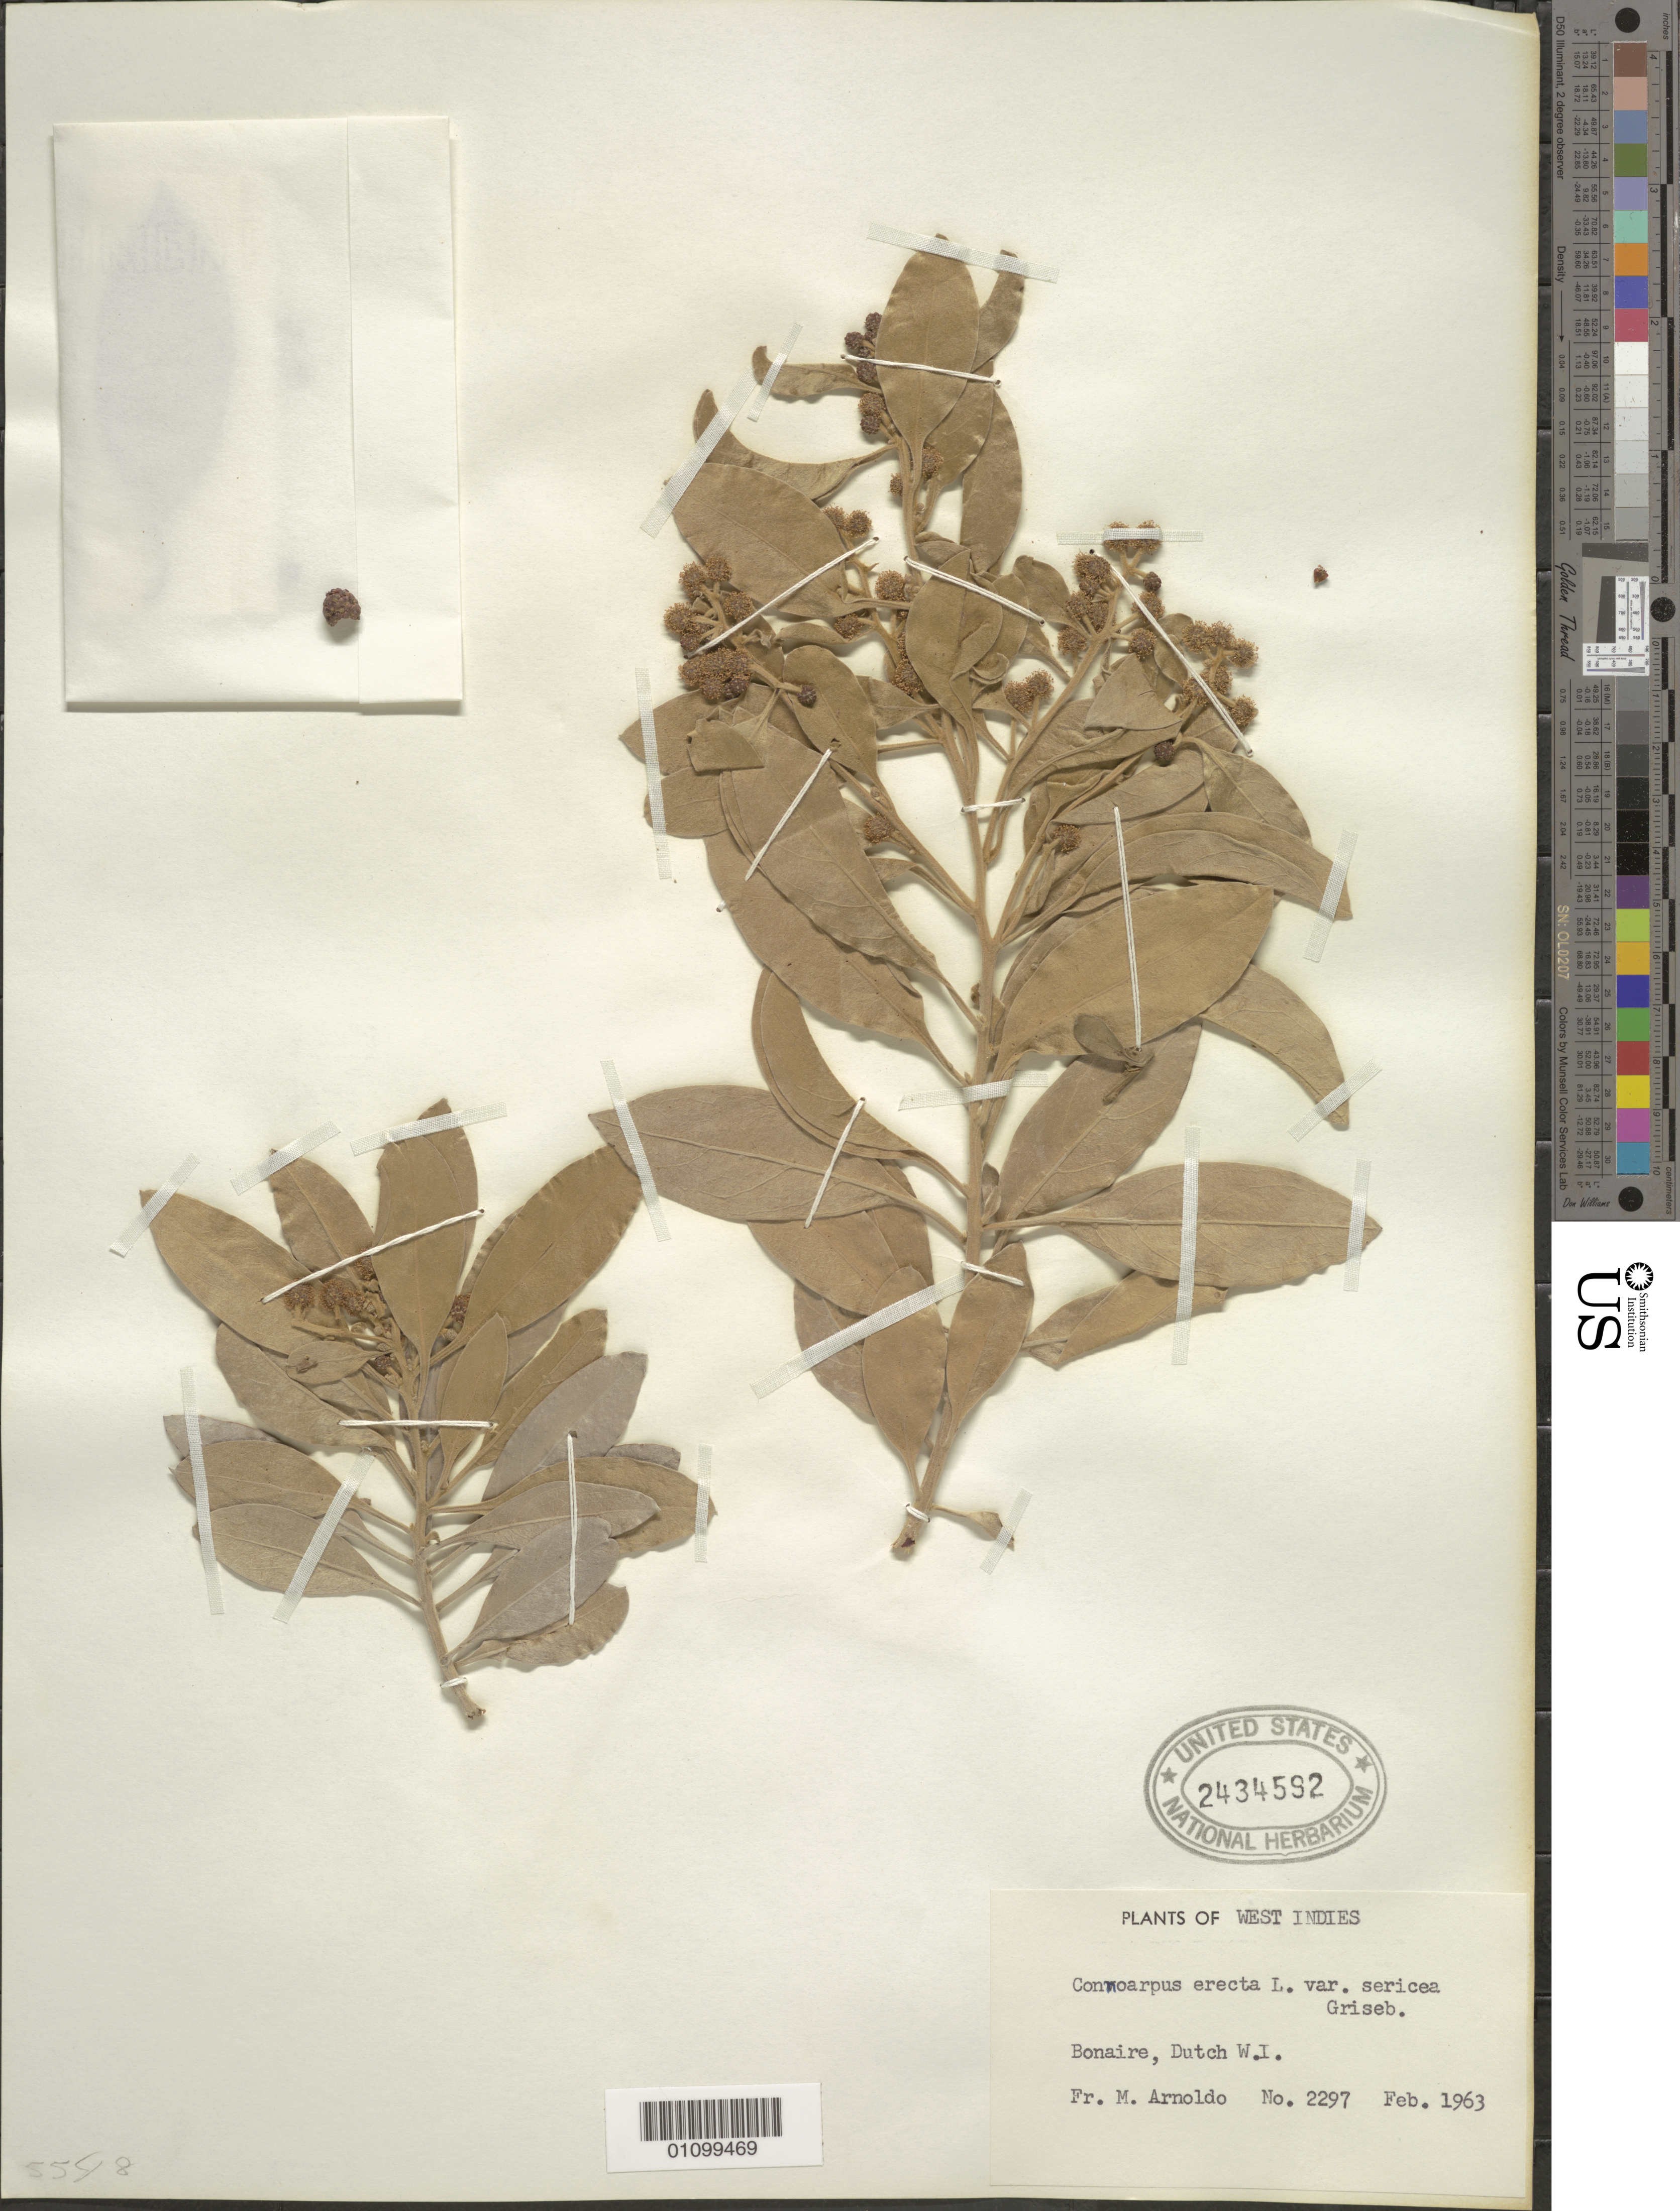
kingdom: Plantae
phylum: Tracheophyta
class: Magnoliopsida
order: Myrtales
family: Combretaceae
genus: Conocarpus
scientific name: Conocarpus erectus var. sericeus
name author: E. Forst. ex DC.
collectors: N. Arnoldo-Broeders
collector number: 2297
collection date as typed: Feb 1963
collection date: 1963-02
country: Netherlands Antilles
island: Bonaire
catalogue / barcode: US 2434592